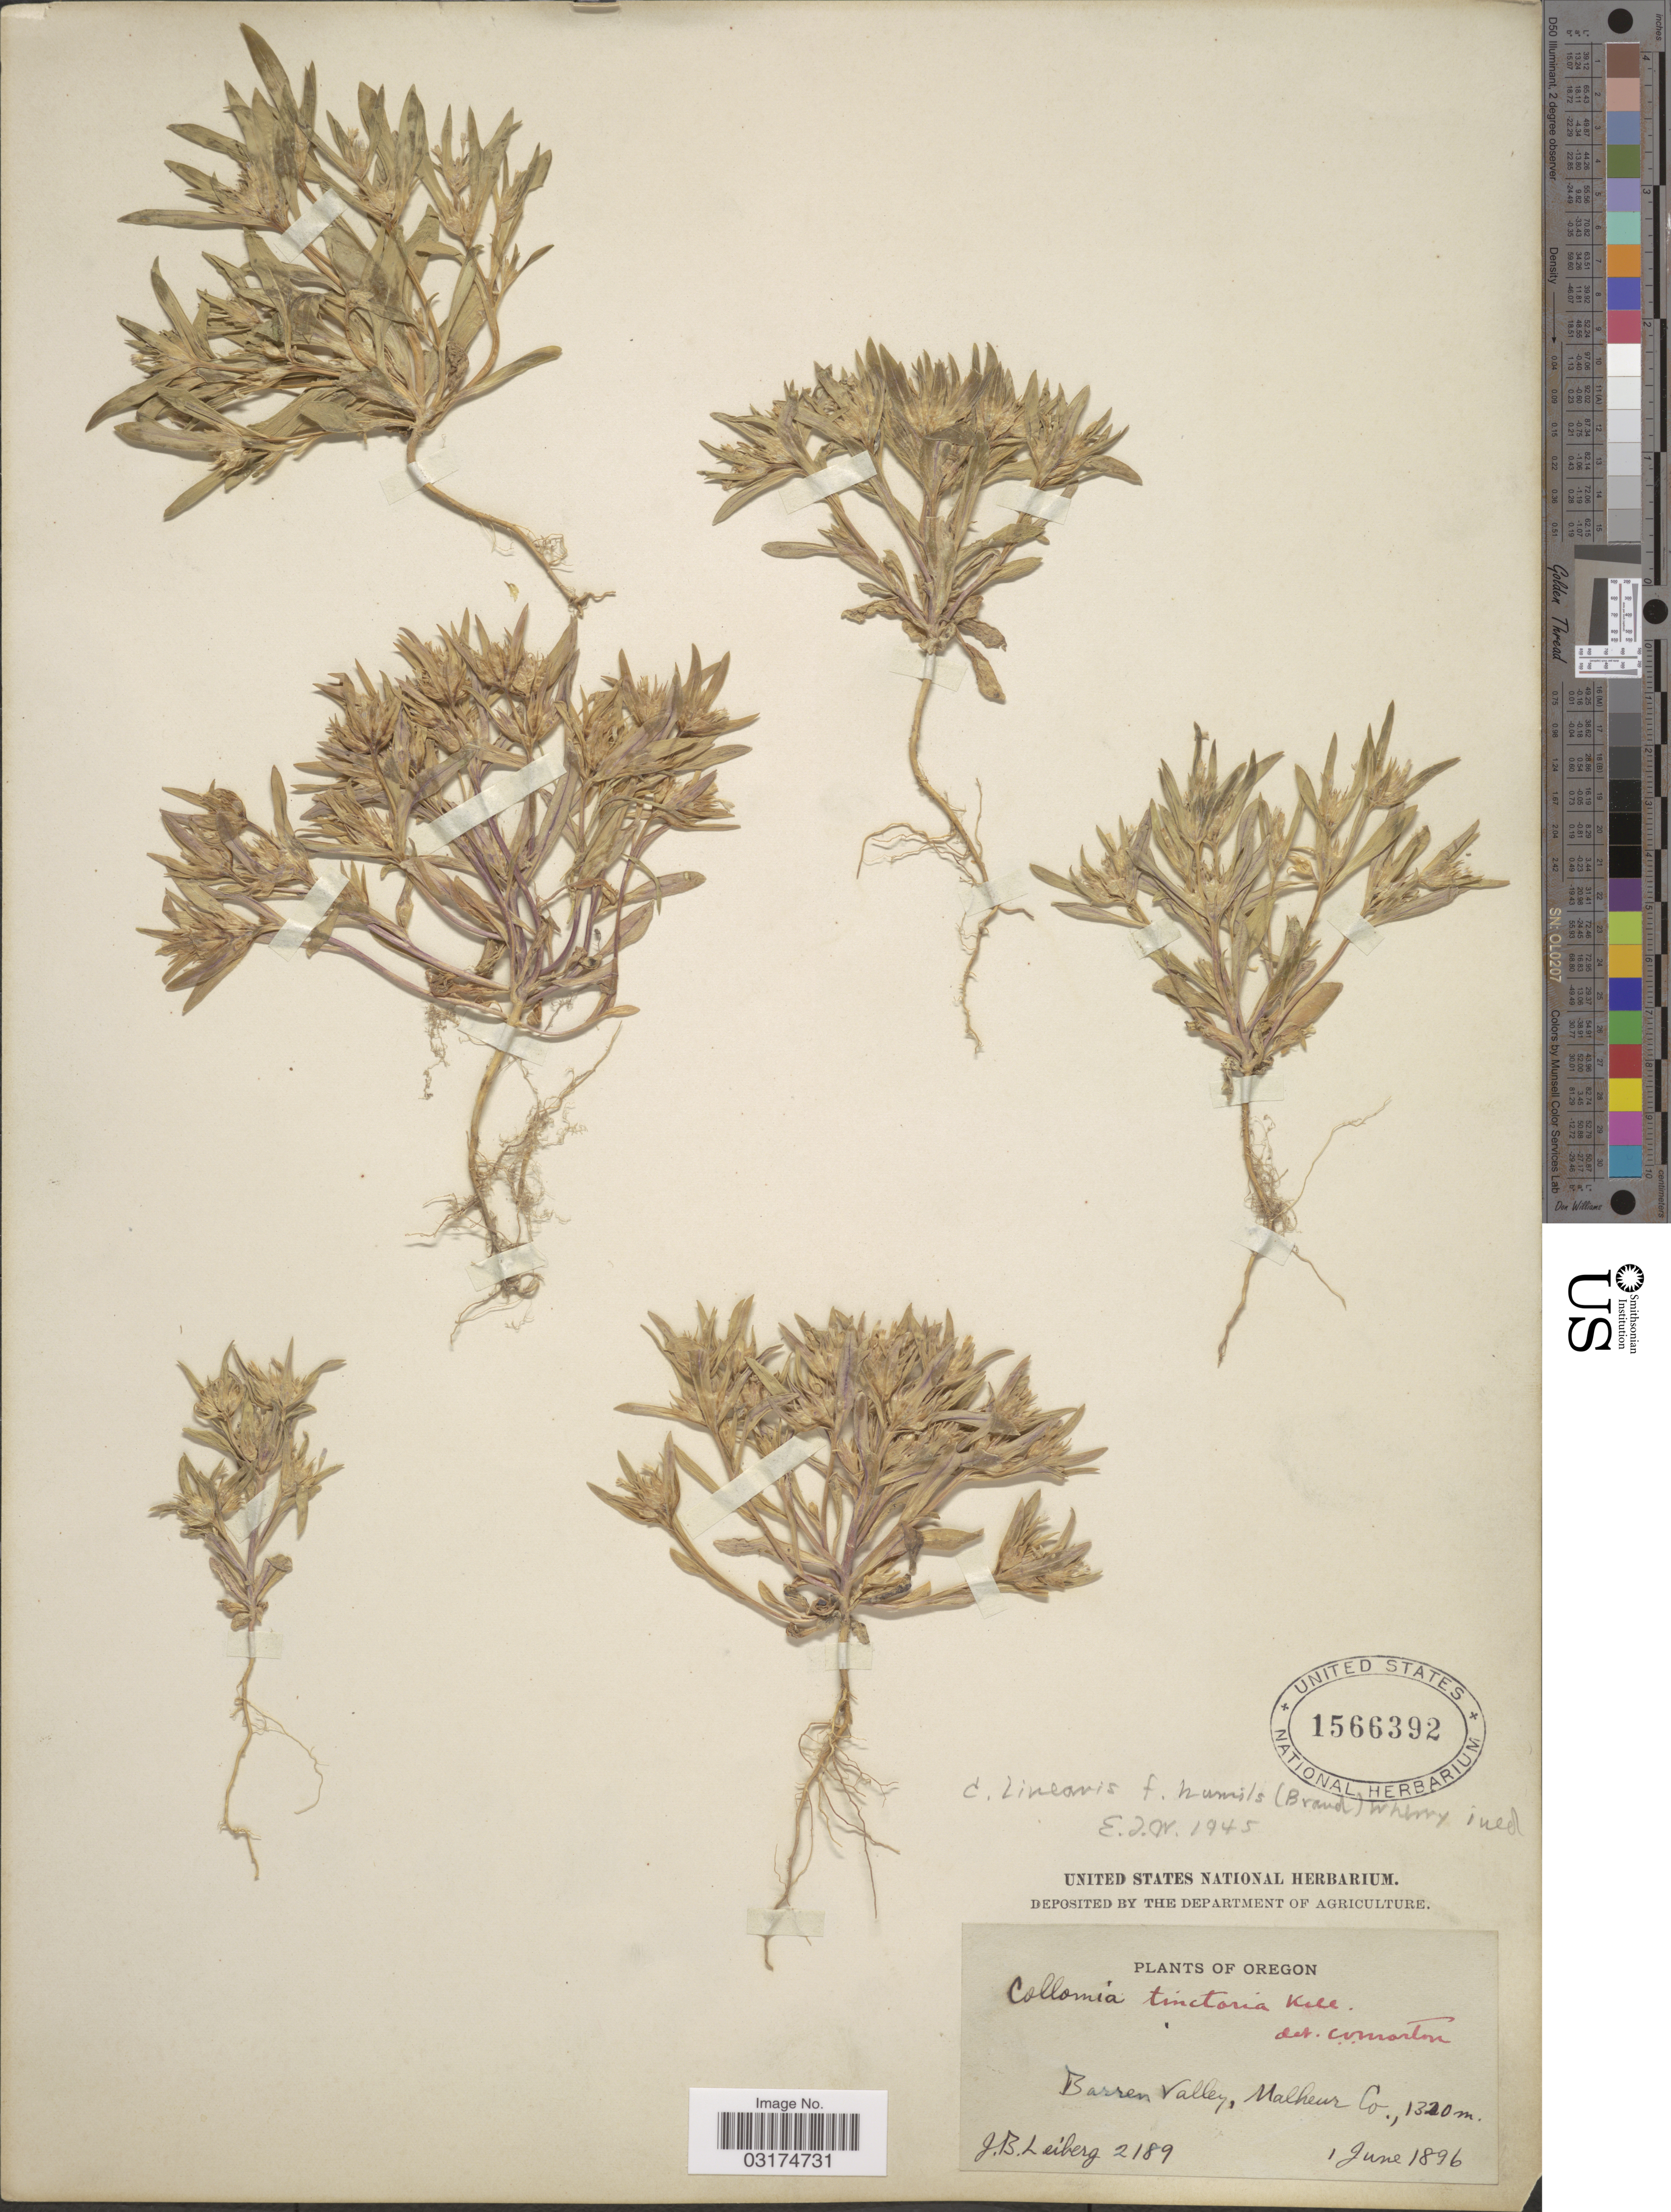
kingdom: Plantae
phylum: Tracheophyta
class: Magnoliopsida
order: Ericales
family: Polemoniaceae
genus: Collomia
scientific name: Collomia tinctoria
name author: Kellogg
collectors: J. B. Leiberg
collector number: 2189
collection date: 1896-06-01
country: United States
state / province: Oregon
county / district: Malheur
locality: Barren Valley, Malheur Co.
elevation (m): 1320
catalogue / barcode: US 1566392